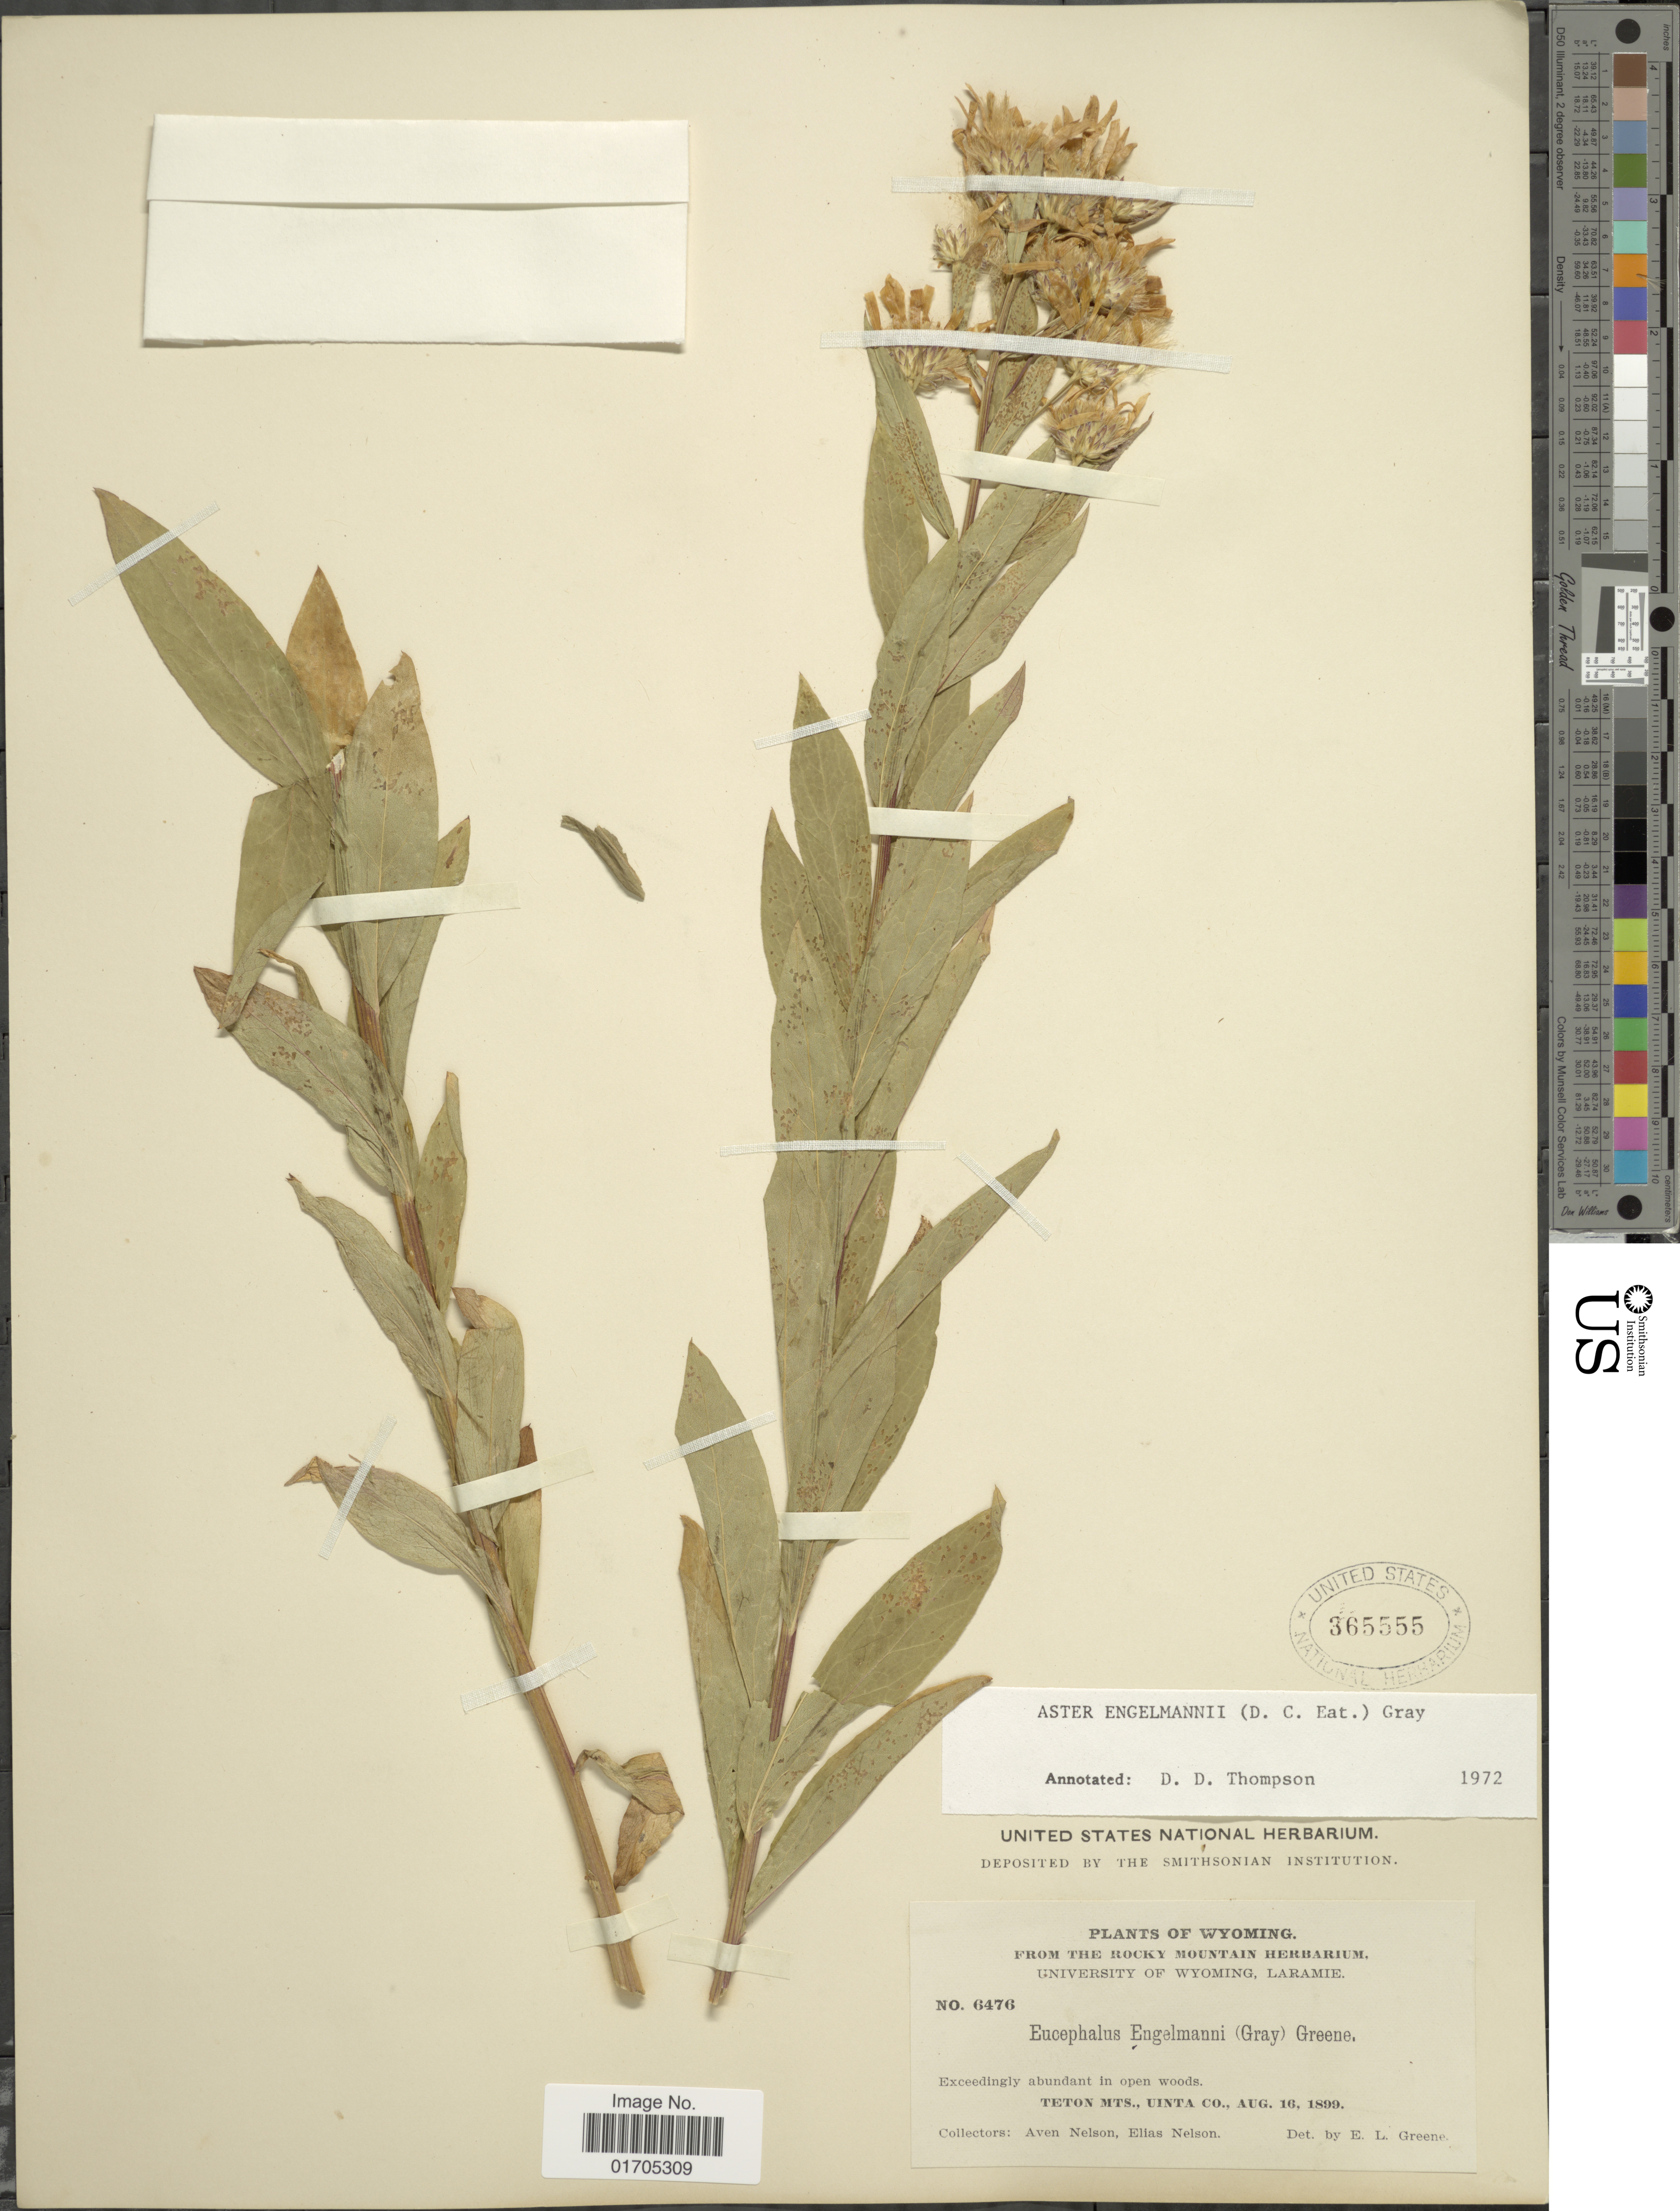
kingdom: Plantae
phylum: Tracheophyta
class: Magnoliopsida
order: Asterales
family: Asteraceae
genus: Eucephalus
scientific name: Eucephalus engelmannii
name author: (D.C. Eaton) Greene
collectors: A. Nelson & E. Nelson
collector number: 6476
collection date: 1899-08-16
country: United States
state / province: Wyoming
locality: Teton Mts., Uinta Co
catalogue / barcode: US 365555